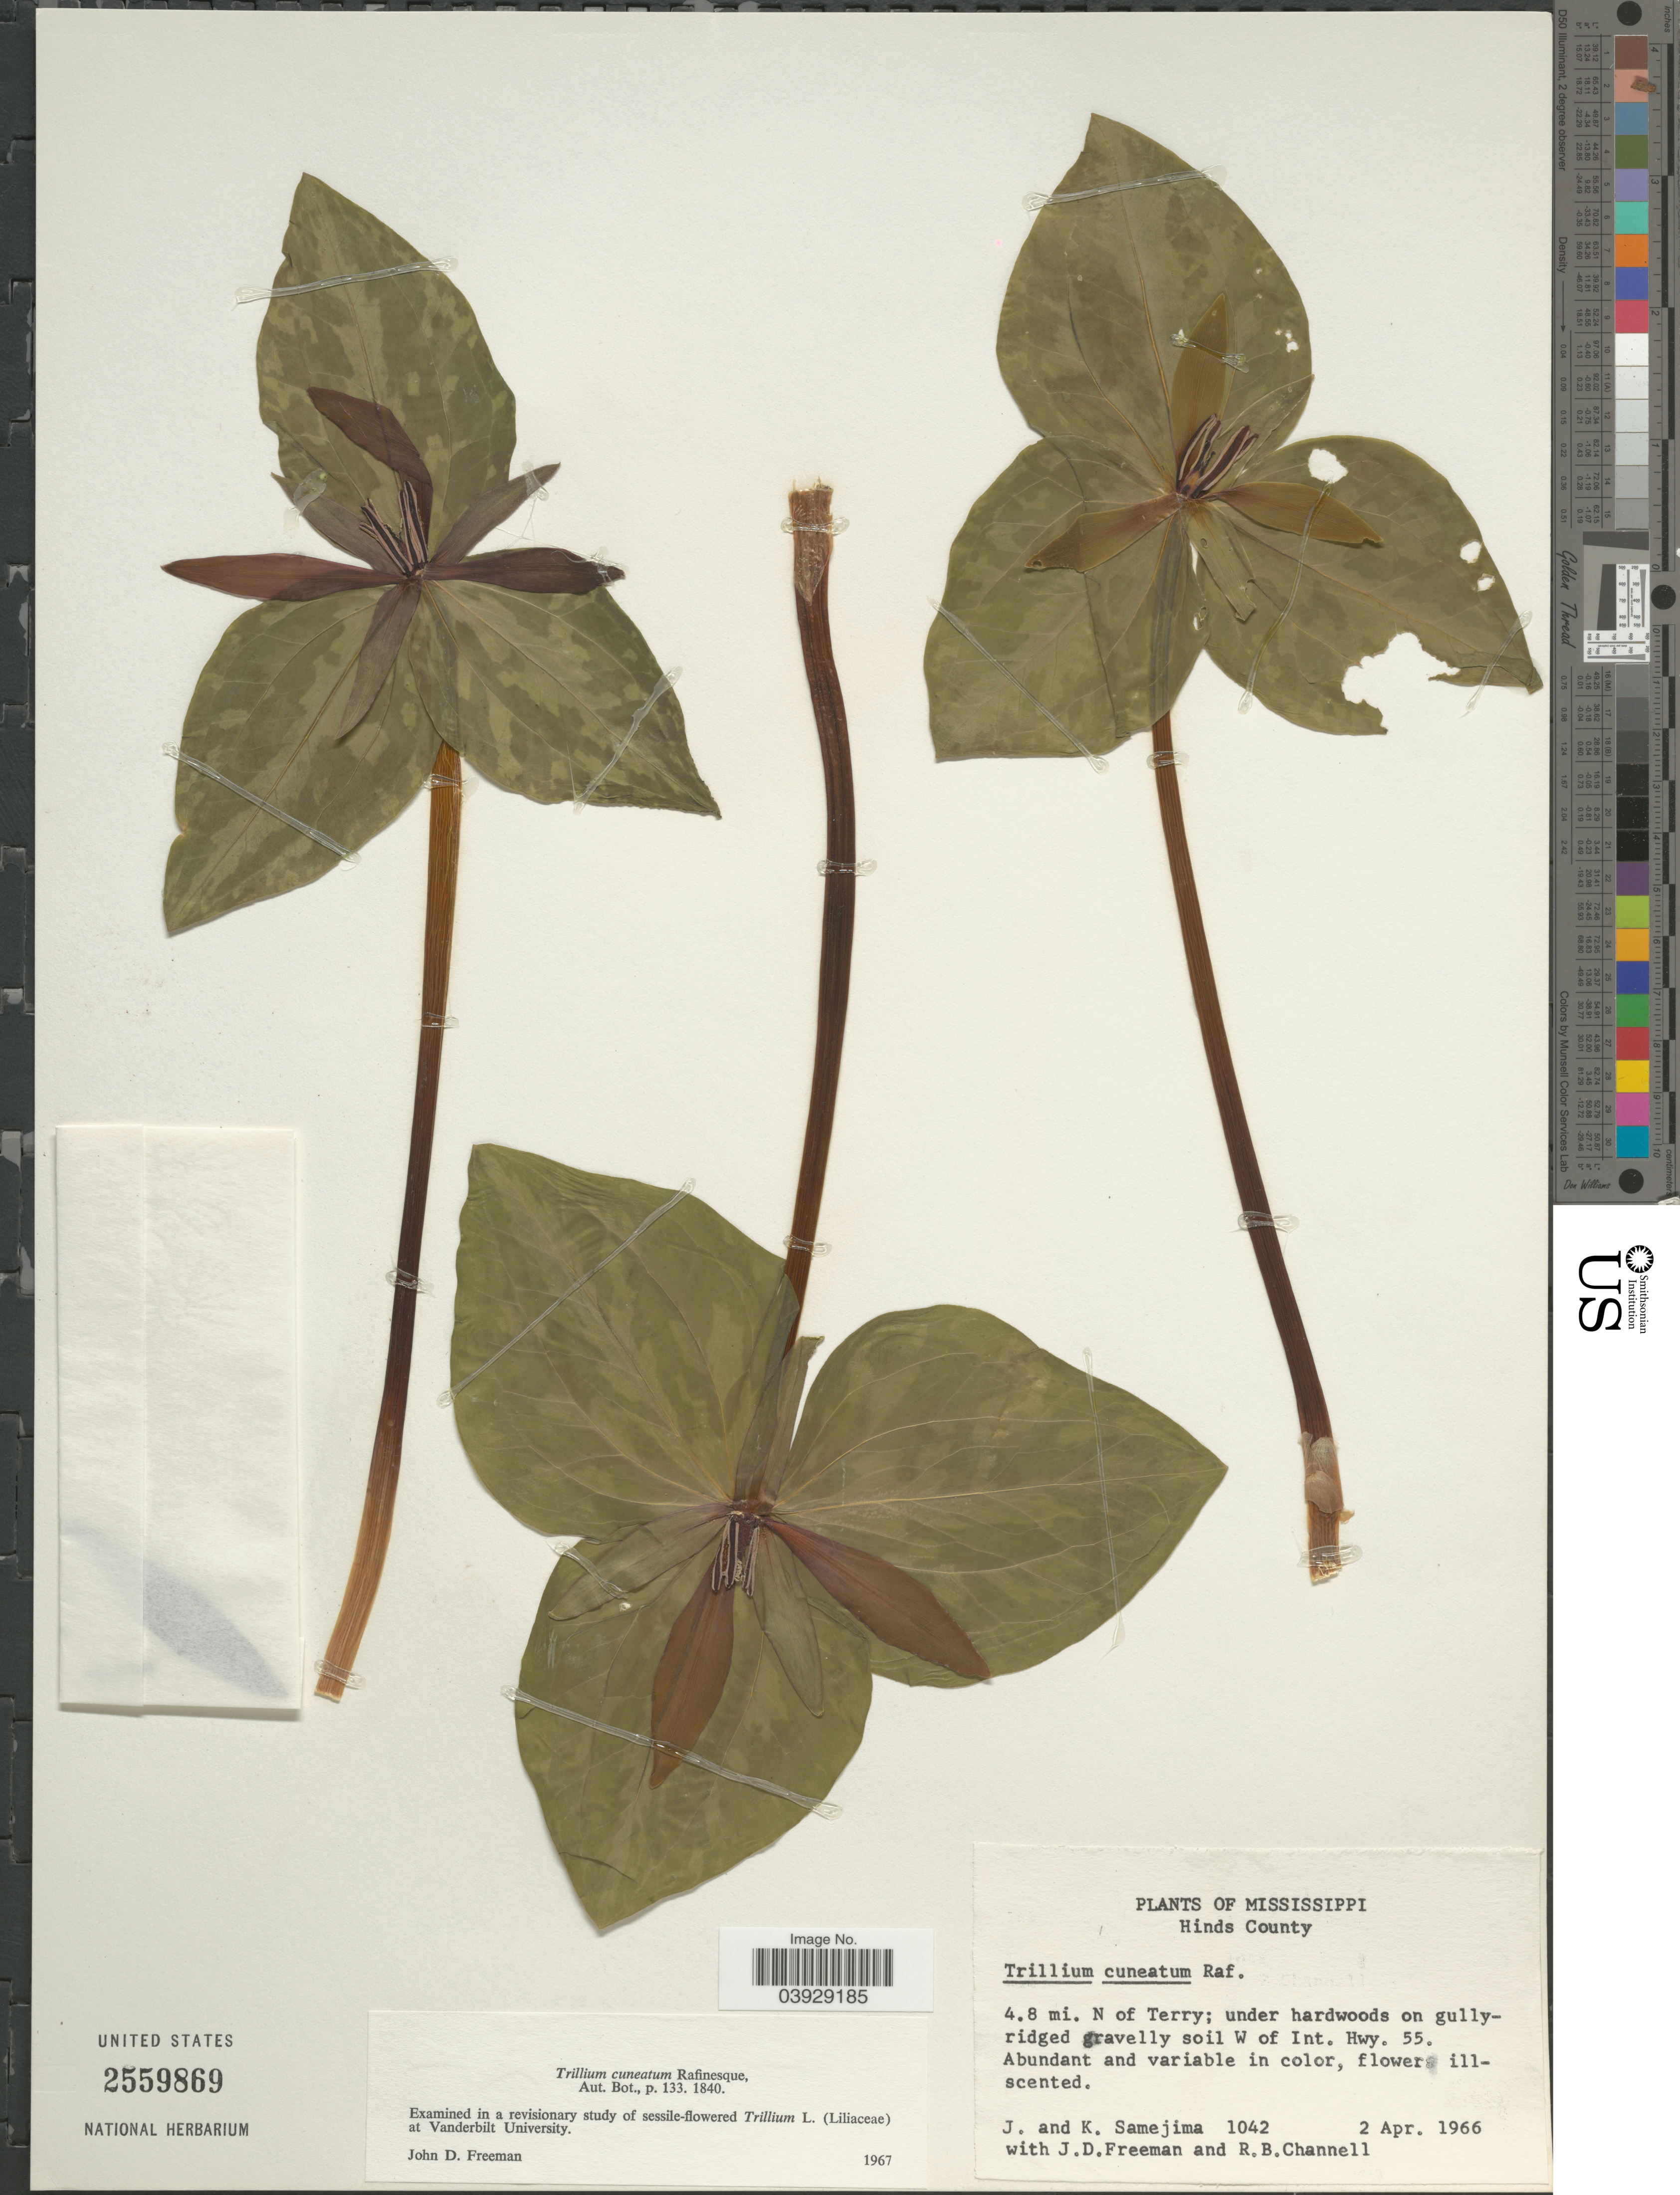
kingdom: Plantae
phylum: Tracheophyta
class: Liliopsida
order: Liliales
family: Melanthiaceae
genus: Trillium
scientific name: Trillium cuneatum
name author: Raf.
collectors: J. Samejima, K. Samejima, J. Freeman & R. B. Channell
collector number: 1042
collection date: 1966-04-02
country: United States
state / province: Mississippi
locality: Hinds County. 4.8 mi. N of Terry; under hardwoods on gully-ridged gravelly soil W of Int. Hwy. 55.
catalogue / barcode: US 2559869